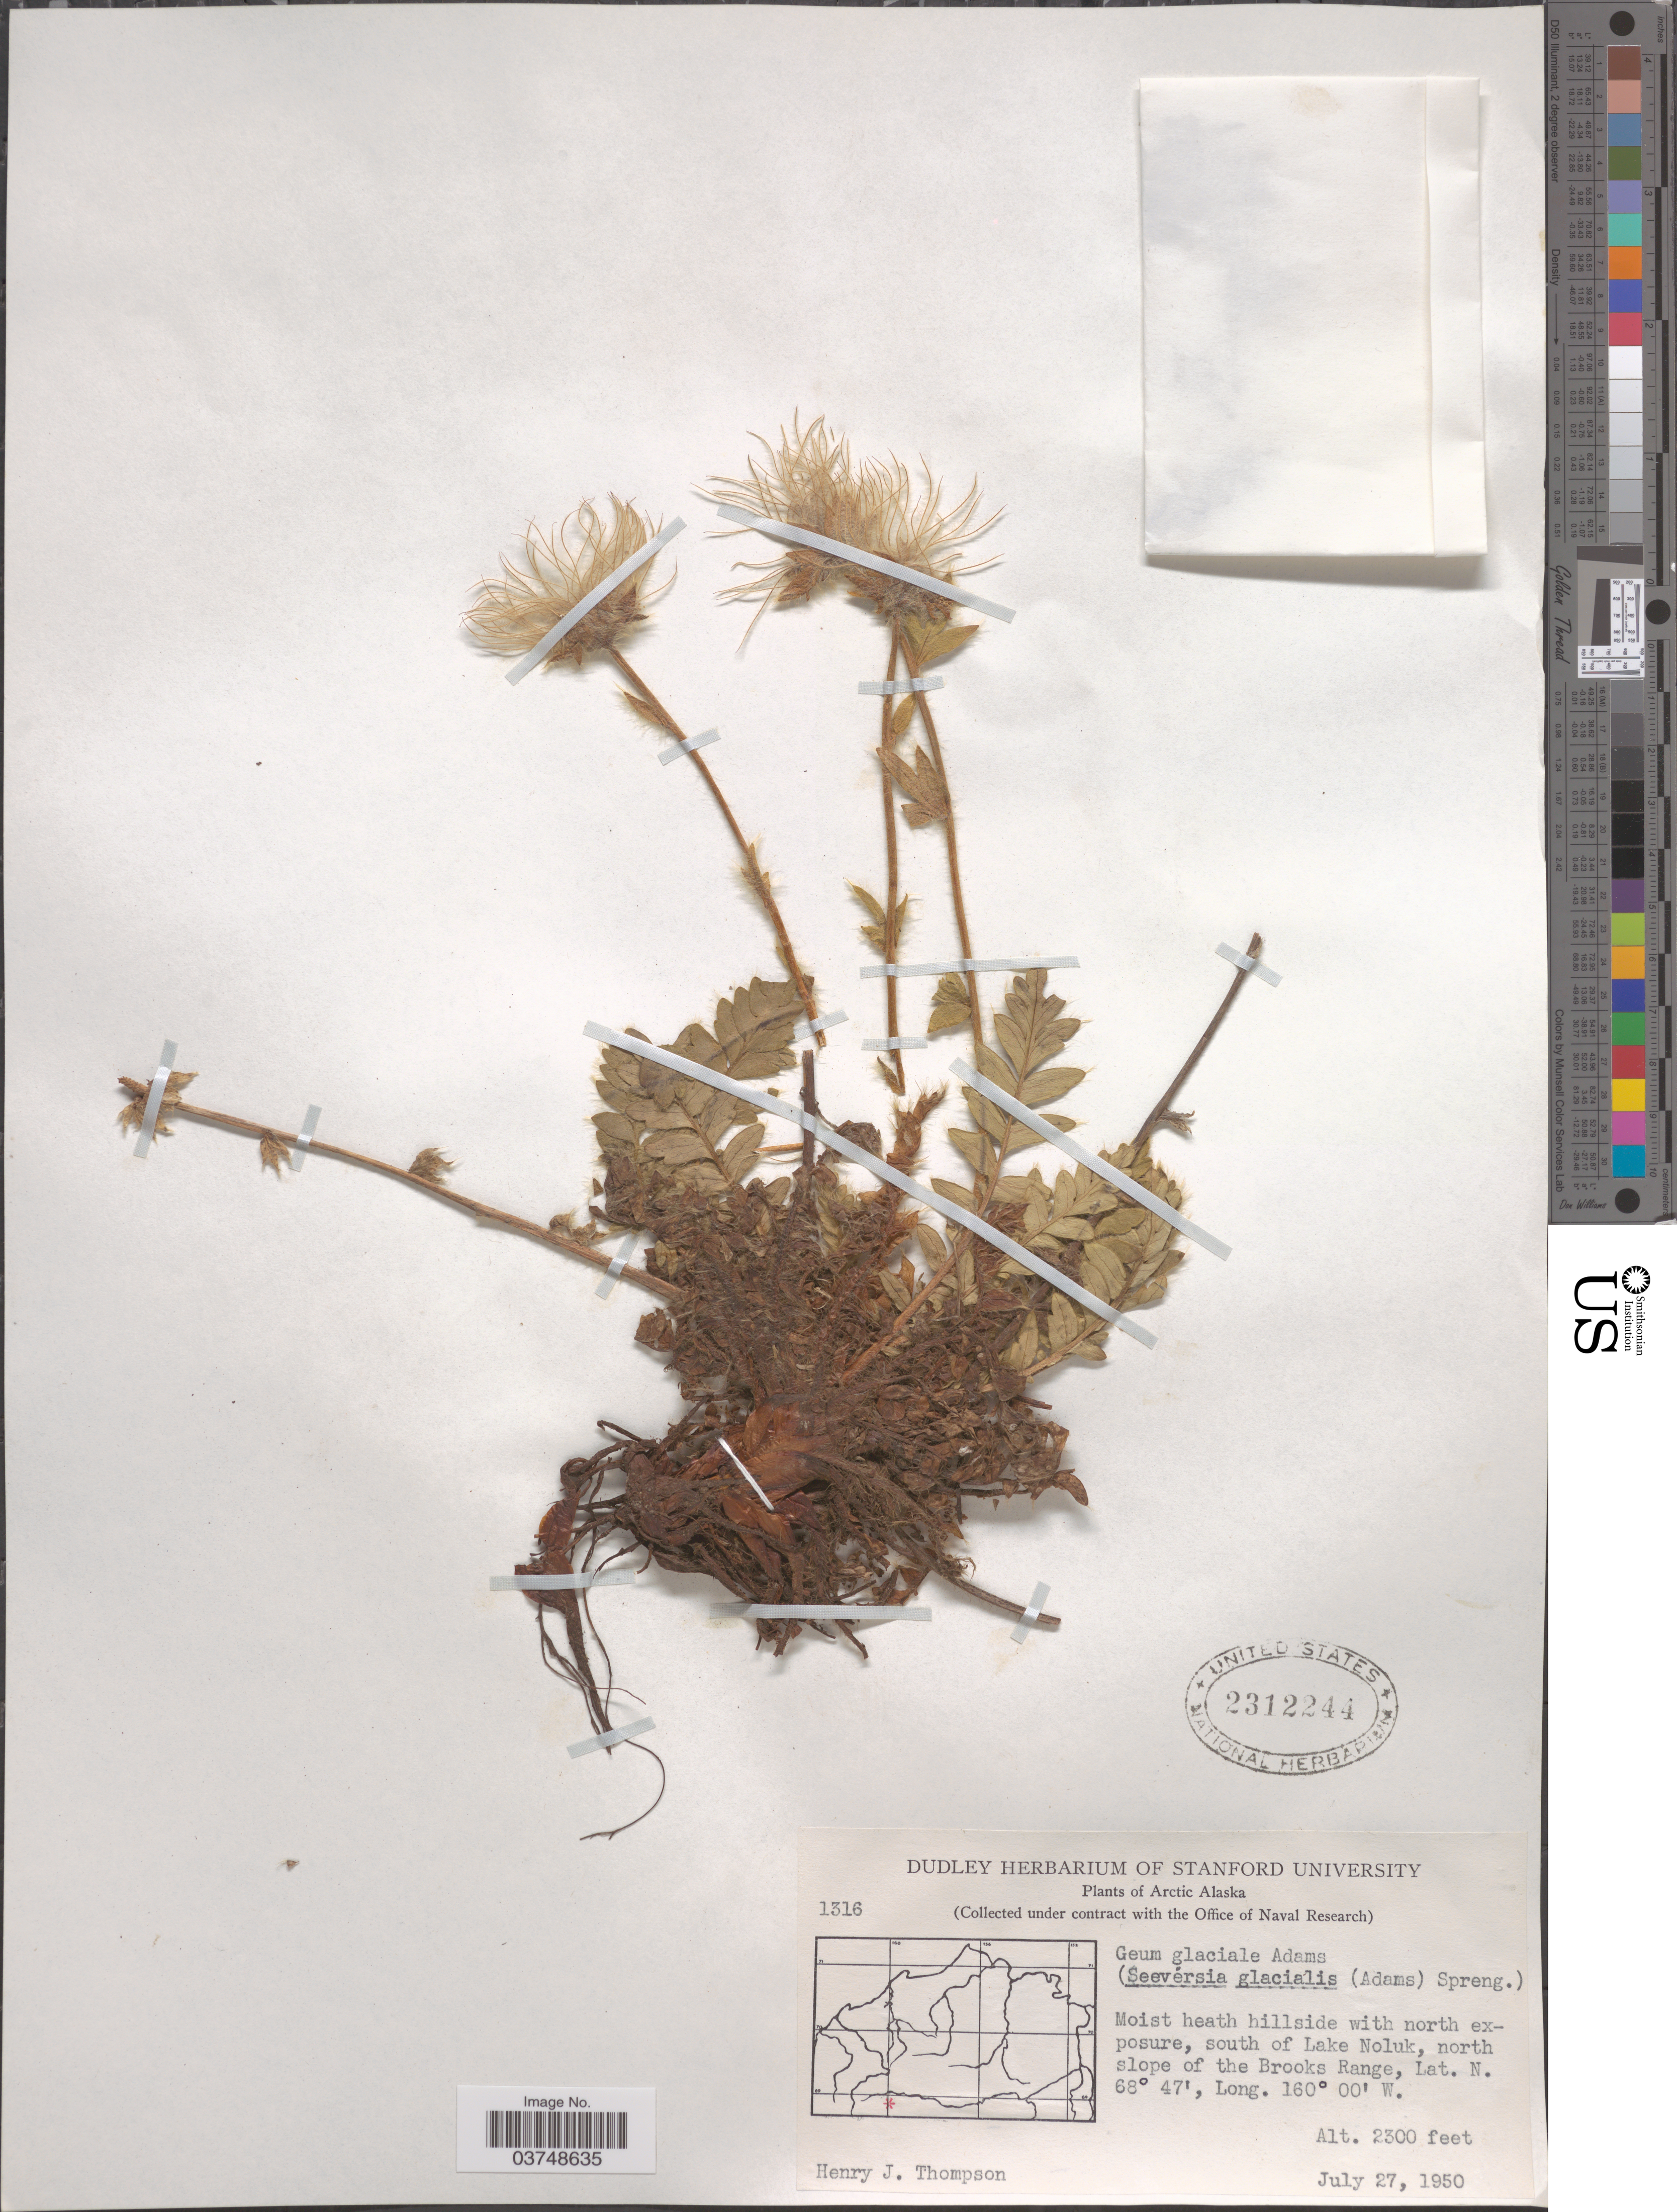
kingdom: Plantae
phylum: Tracheophyta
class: Magnoliopsida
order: Rosales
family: Rosaceae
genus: Geum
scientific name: Geum glaciale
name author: Adams ex Fisch.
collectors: H. J. Thompson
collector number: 1316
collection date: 1950-07-27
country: United States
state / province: Alaska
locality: Arctic Alaska. Moist heath hillside with north exposure, south of Lake Noluk, north slope of the Brooks Range.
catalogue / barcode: US 2312244